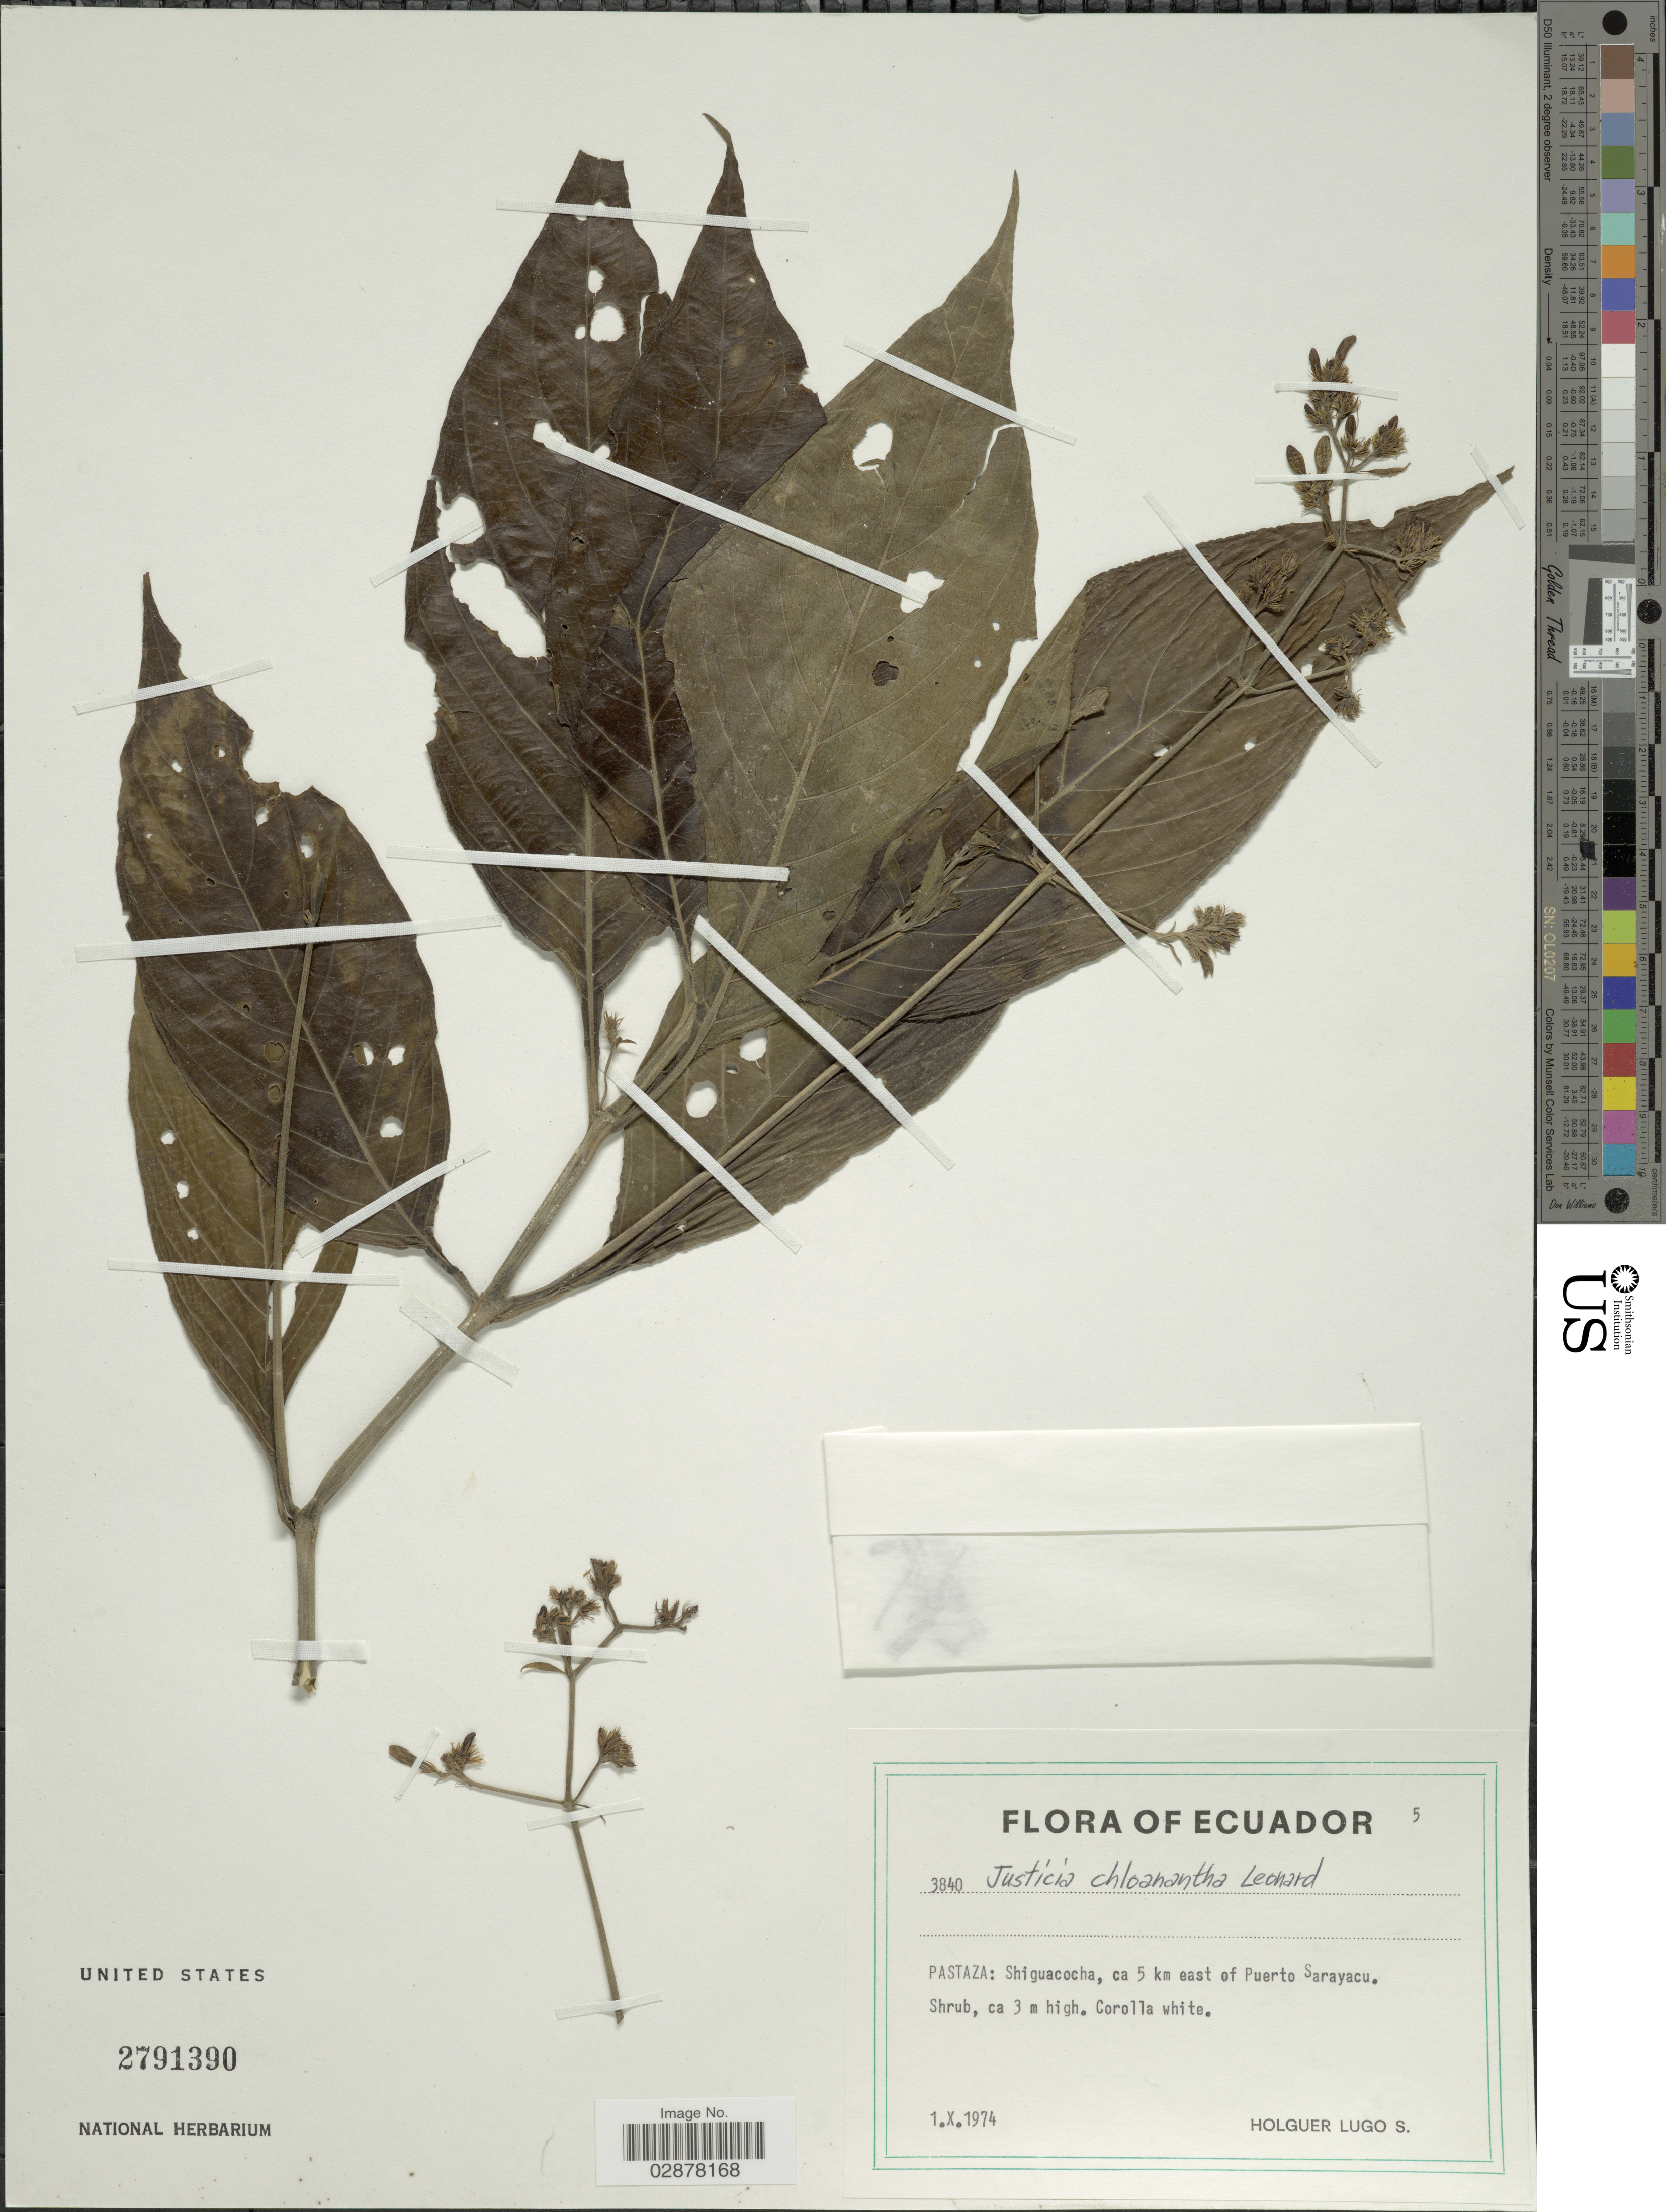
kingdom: Plantae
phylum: Tracheophyta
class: Magnoliopsida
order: Lamiales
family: Acanthaceae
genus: Justicia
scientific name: Justicia chloanantha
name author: Leonard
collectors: H. Lugo S.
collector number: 3840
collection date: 1974-10-01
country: Ecuador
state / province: Pastaza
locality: Shiguacocha, ca 5 km east of Puerto Sarayacu.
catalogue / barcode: US 2791390